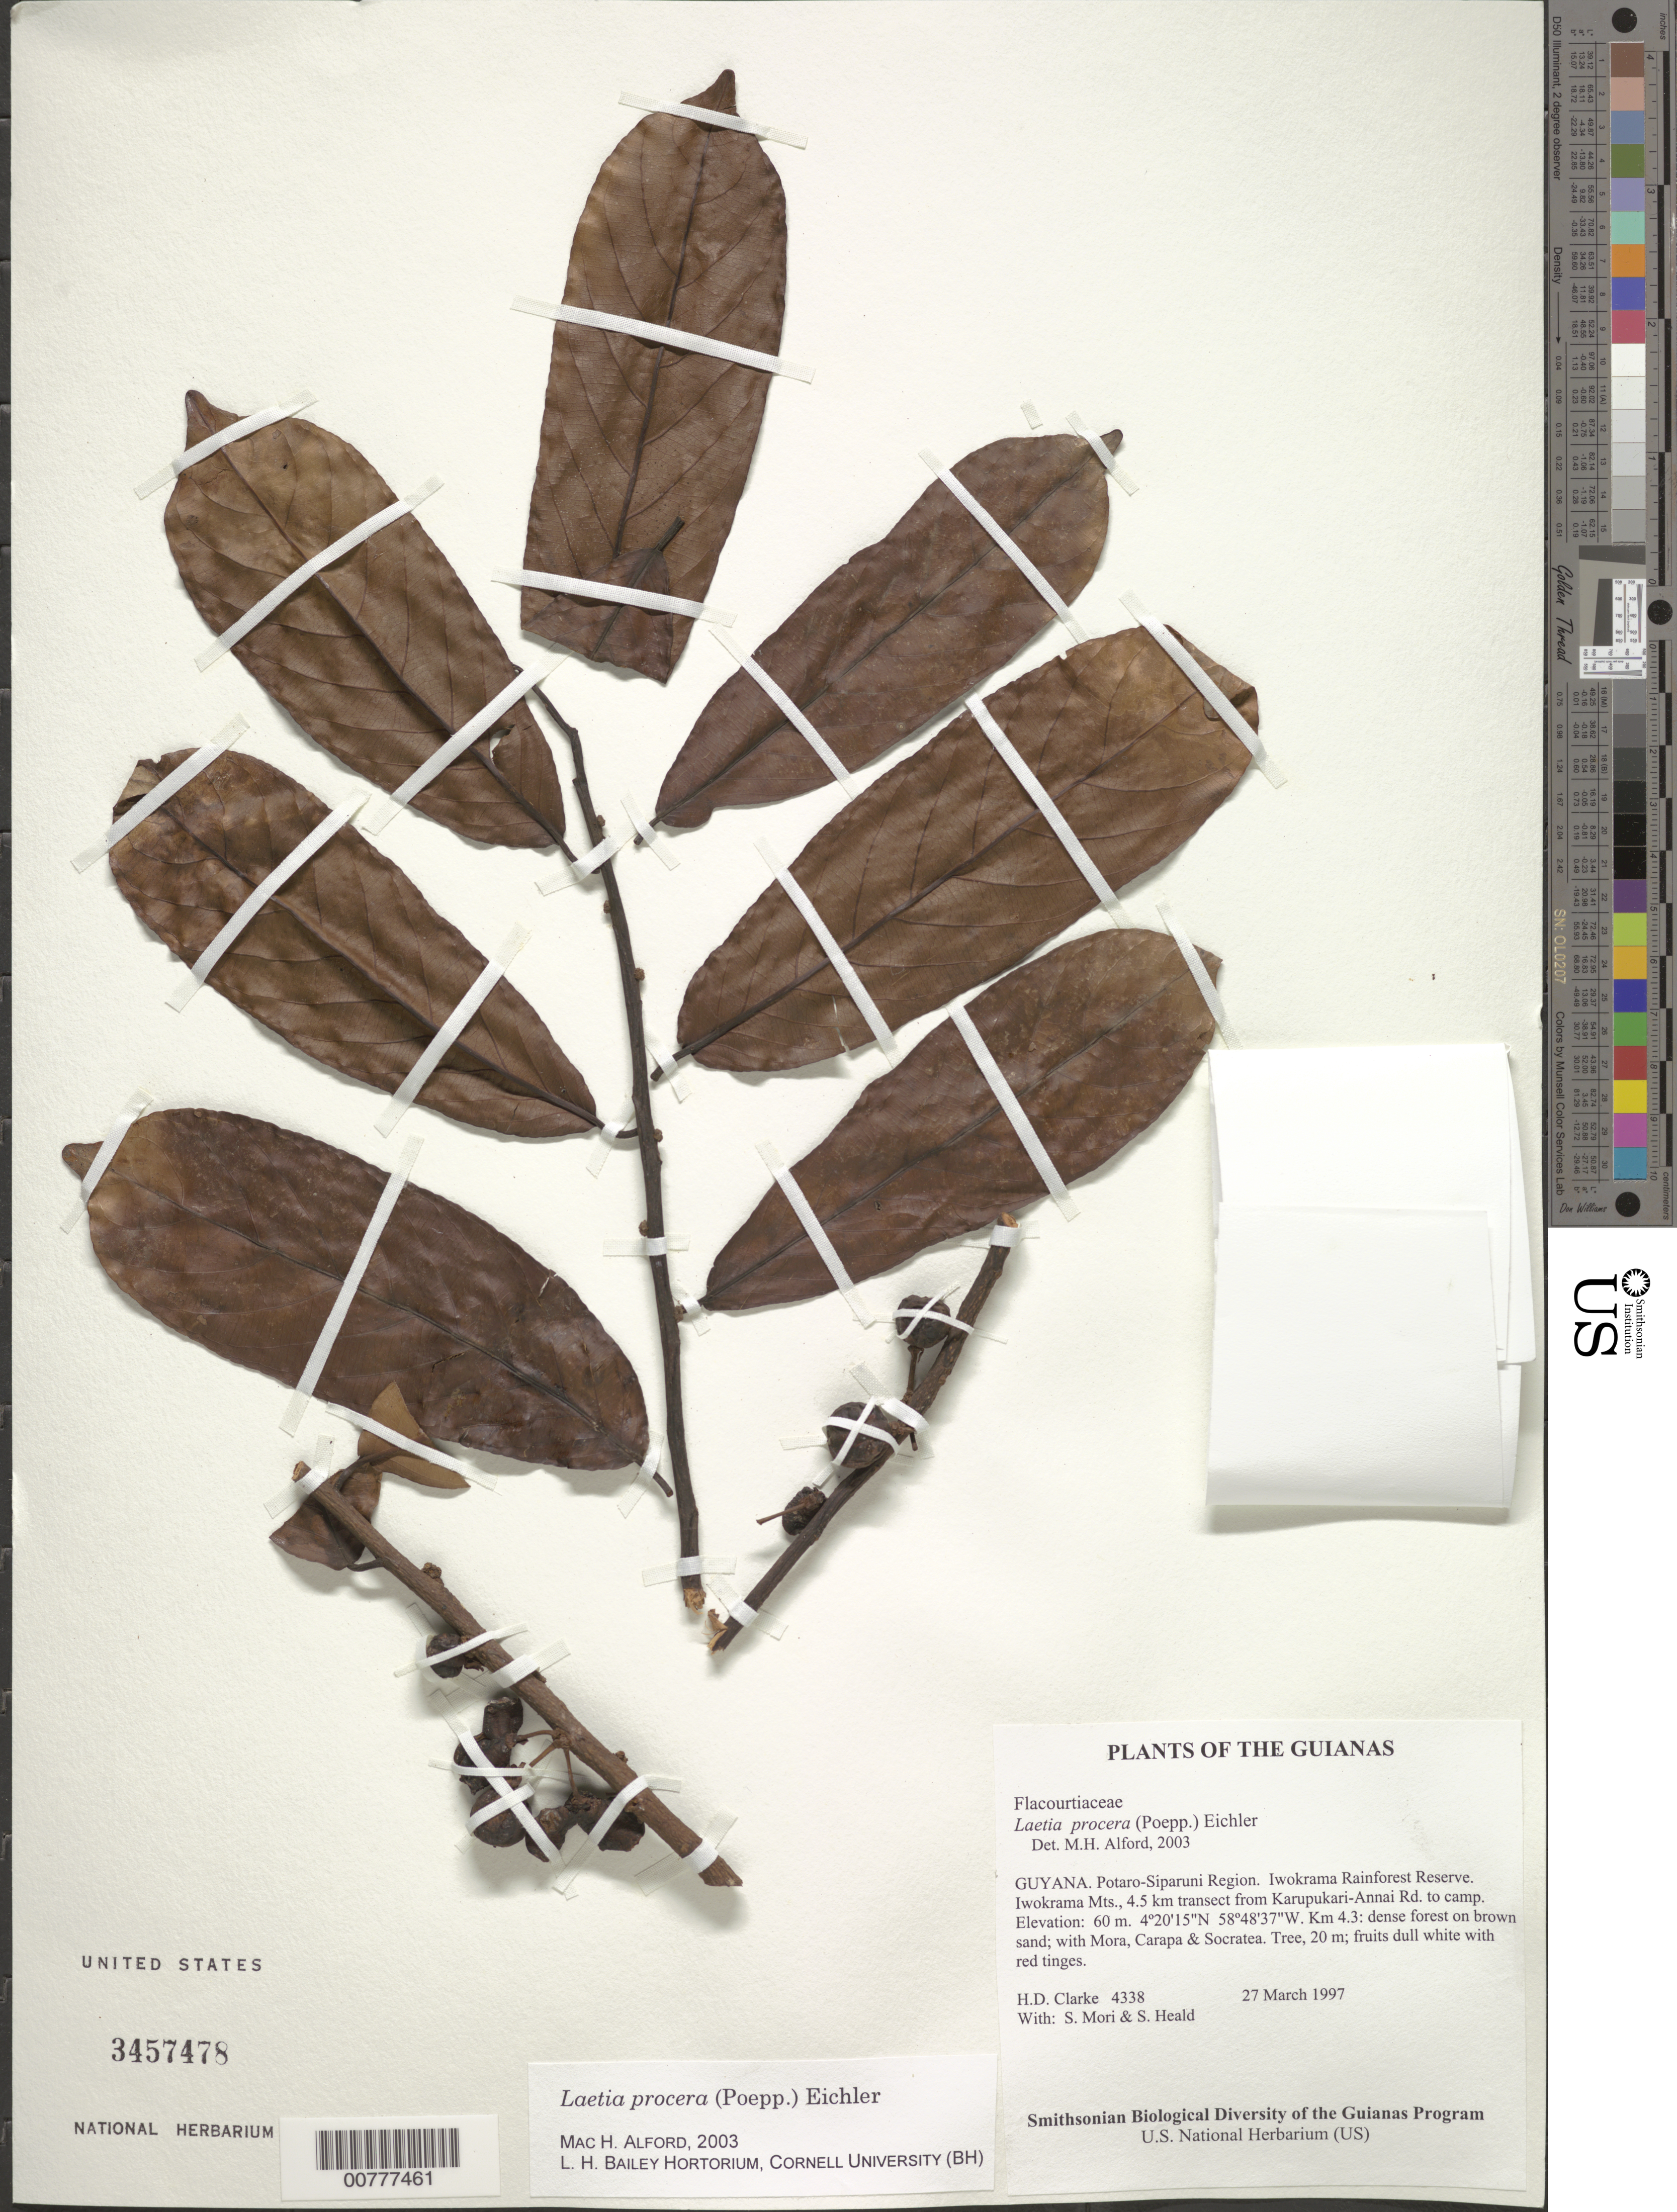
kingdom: Plantae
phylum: Tracheophyta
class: Magnoliopsida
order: Malpighiales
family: Salicaceae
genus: Laetia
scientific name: Laetia procera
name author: (Poepp.) Eichler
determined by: Liesner, R. L.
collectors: H. D. Clarke, S. Mori & S. Heald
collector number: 4338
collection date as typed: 27 March 1997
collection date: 1997-03-27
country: Guyana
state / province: Potaro-Siparuni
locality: Iwokrama Rainforest Reserve. Iwokrama Mts., 4.5 km transect from Karupukari-Annai Rd. to camp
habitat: Km 4.3: dense forest on brown sand; with Mora, Carapa & Socratea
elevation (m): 60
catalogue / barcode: US 3457478